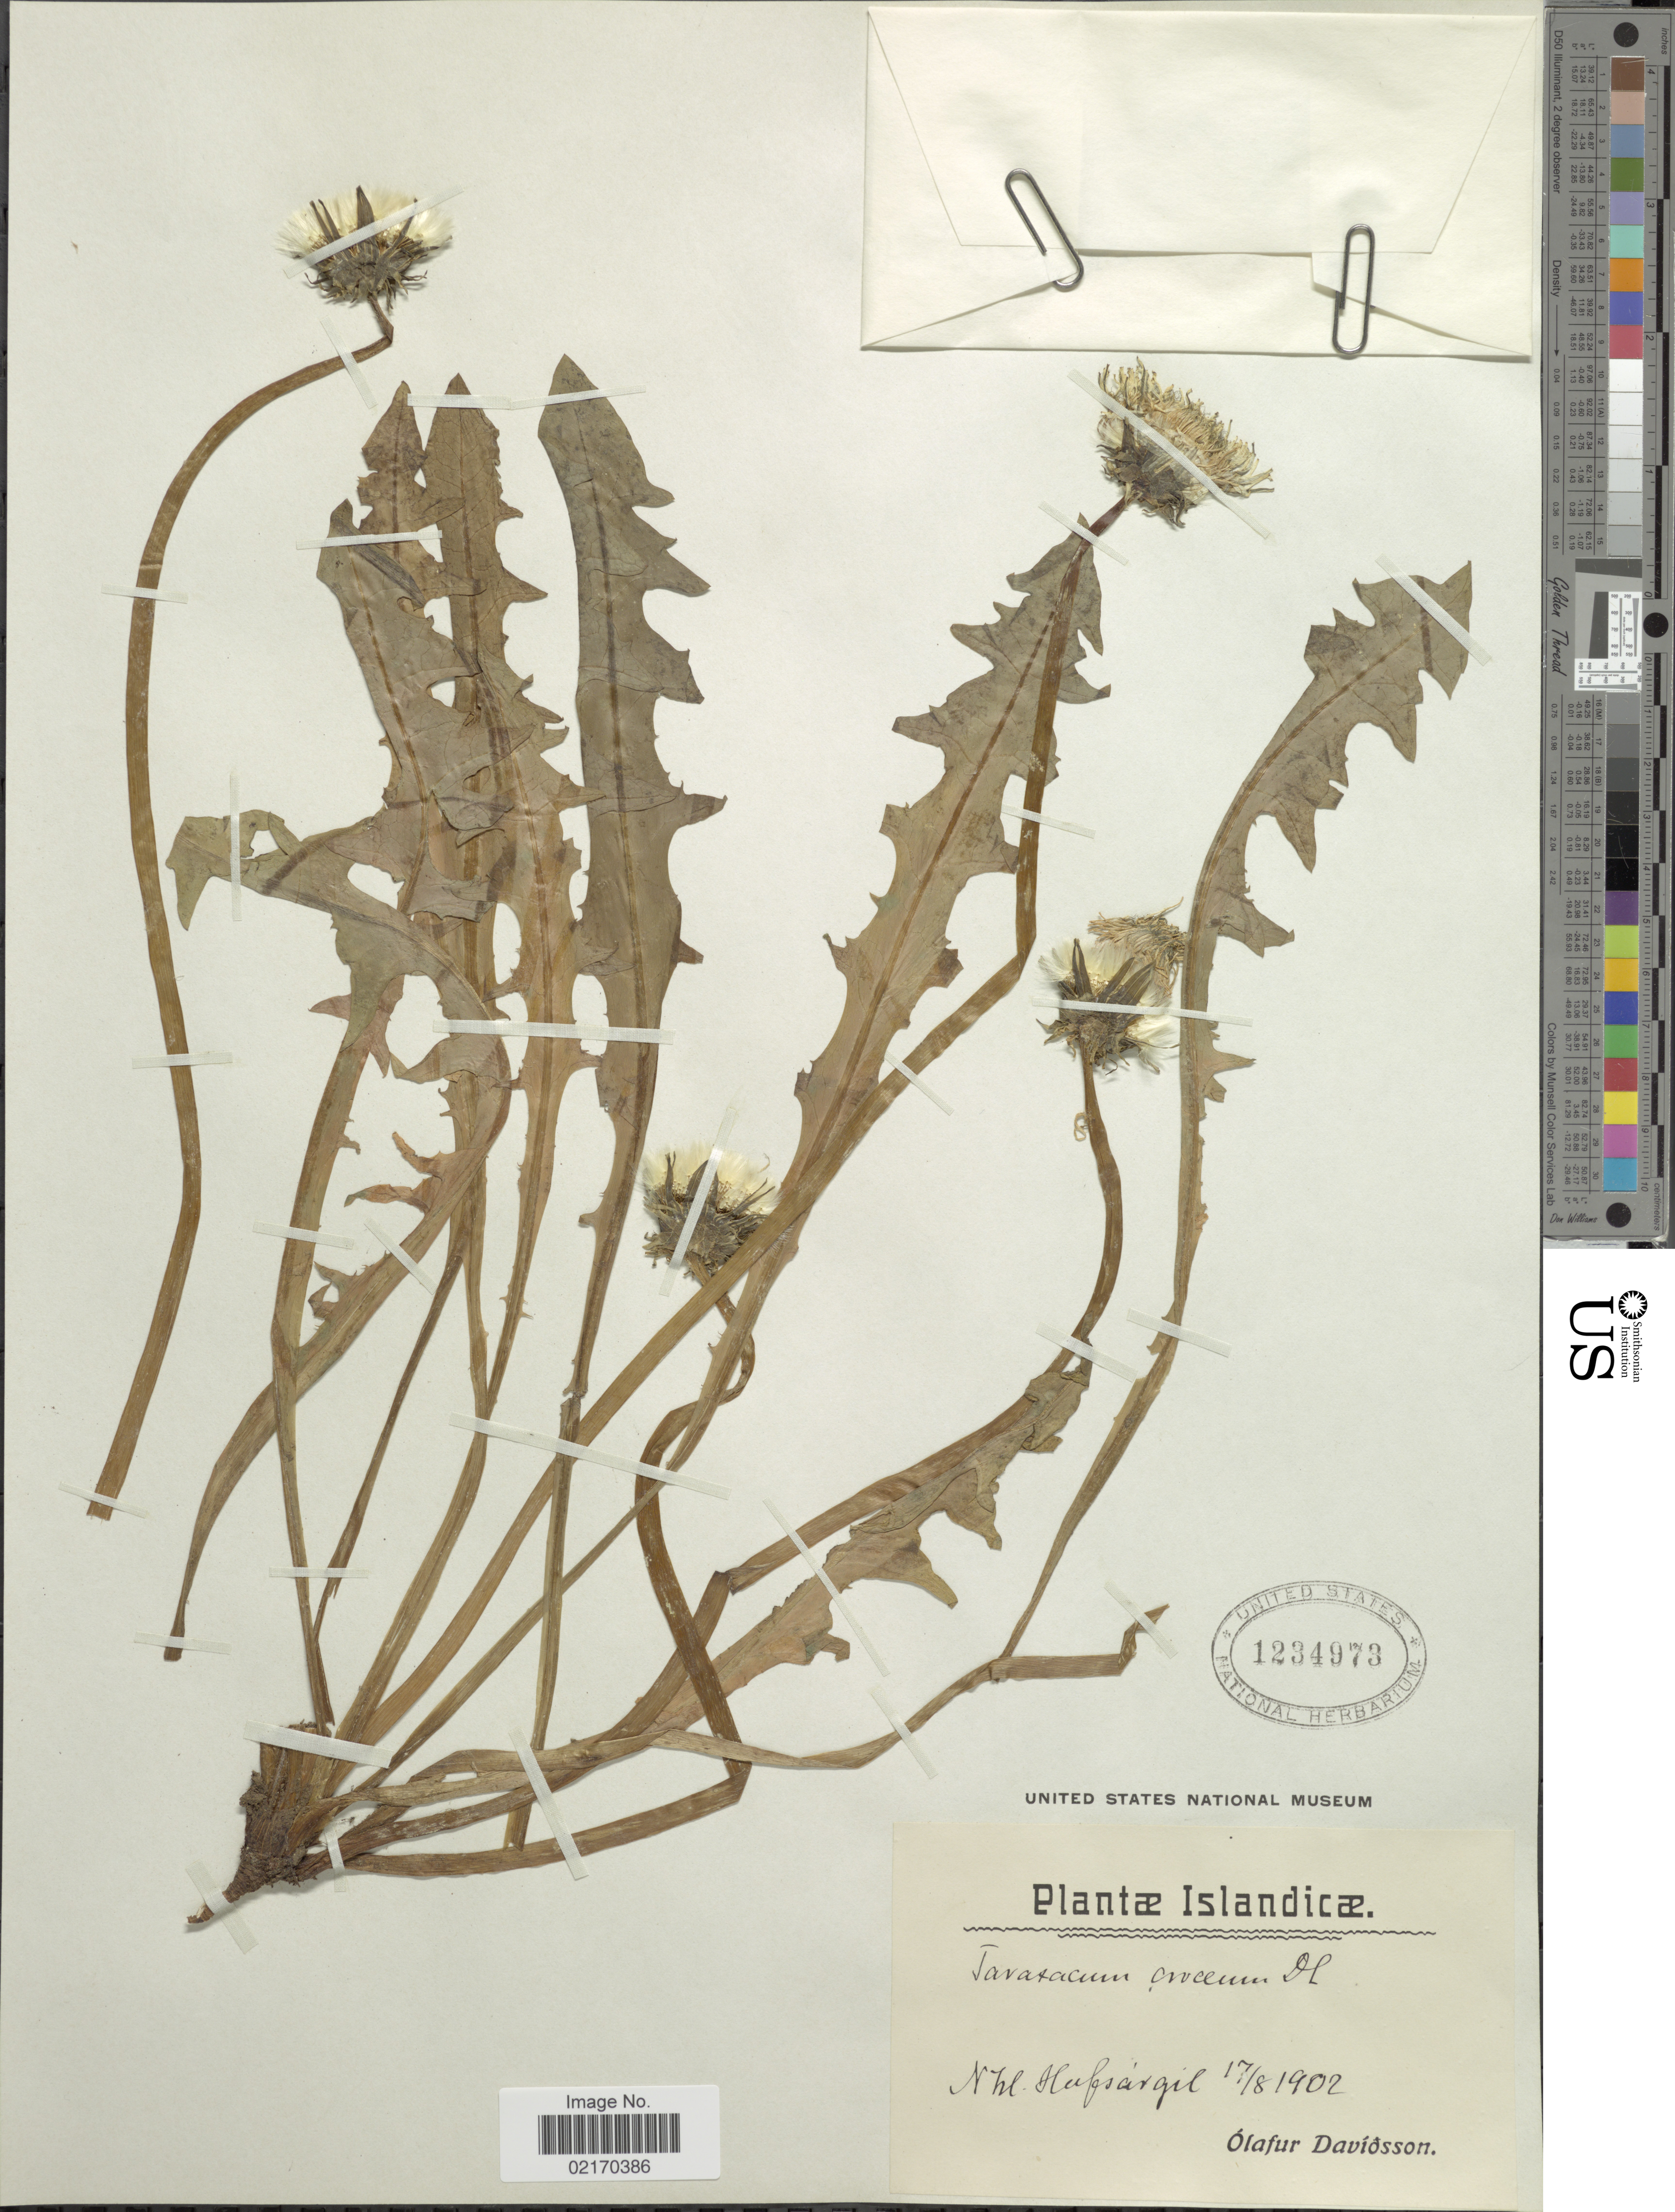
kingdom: Plantae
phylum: Tracheophyta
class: Magnoliopsida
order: Asterales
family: Asteraceae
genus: Taraxacum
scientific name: Taraxacum croceum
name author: Dahlst.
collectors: O. Davidsson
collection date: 1902-08-17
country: Iceland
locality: Nhl Hufsargil Islandicae.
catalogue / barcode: US 1234973